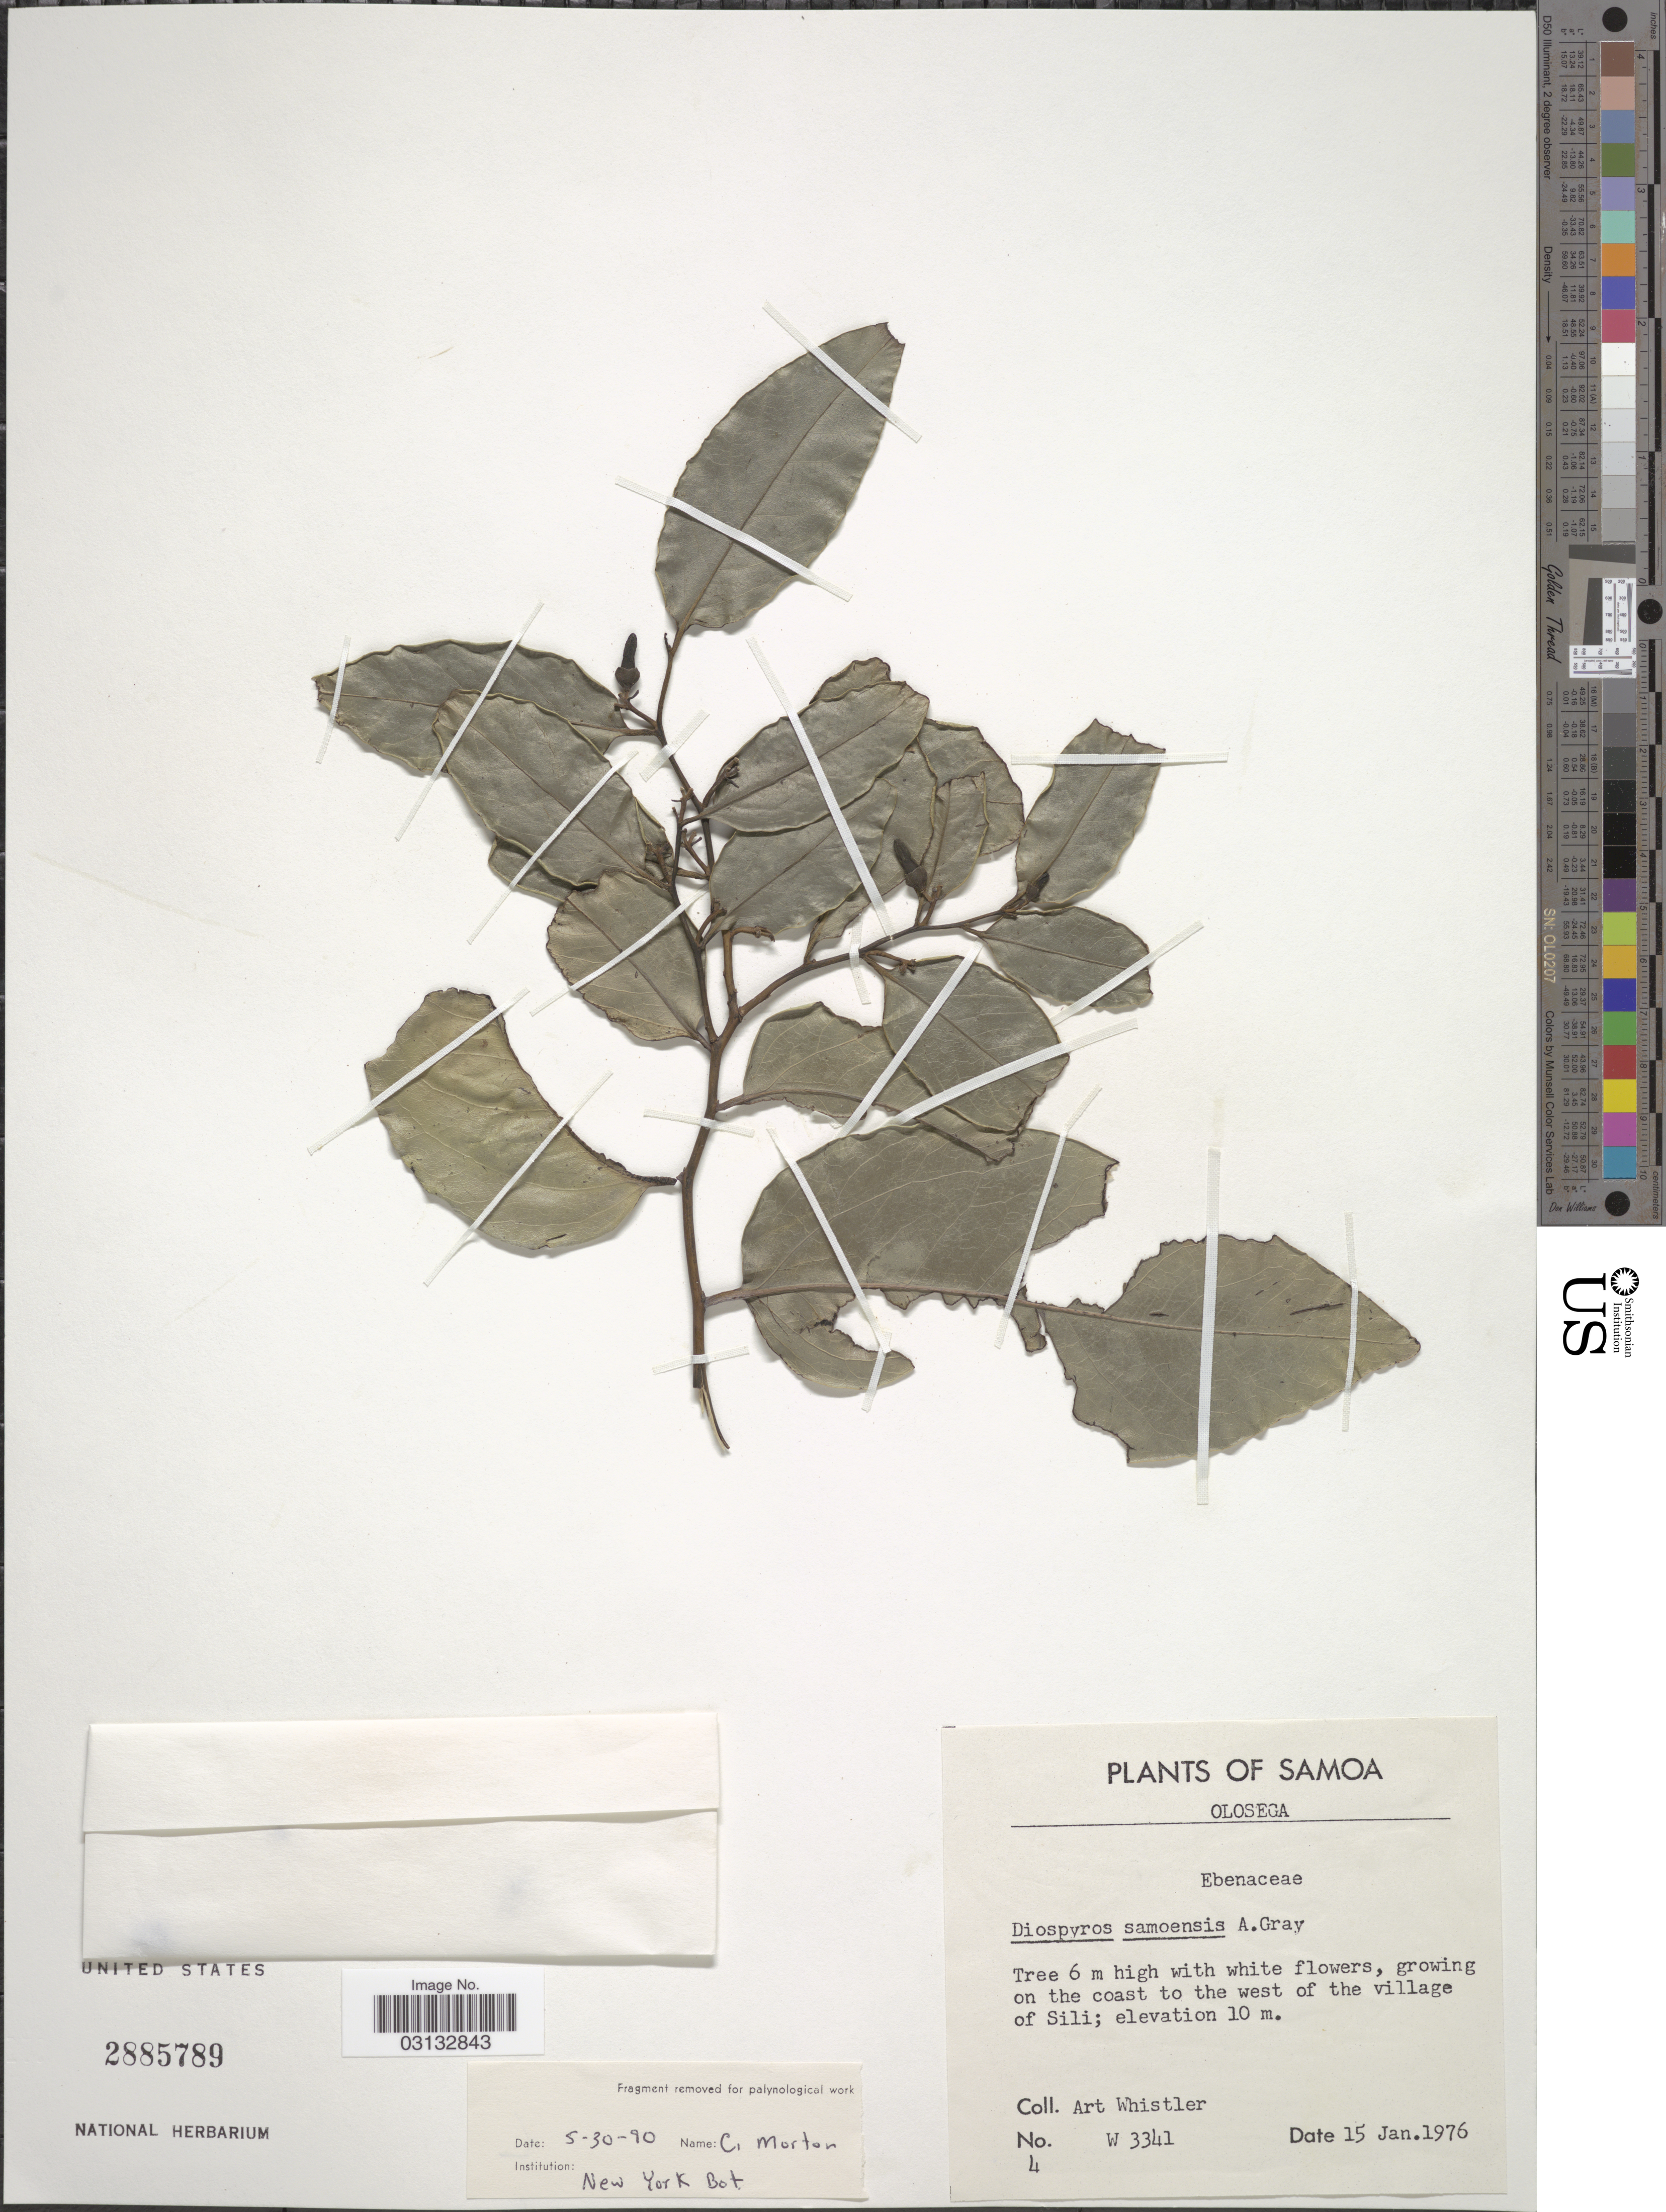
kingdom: Plantae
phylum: Tracheophyta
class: Magnoliopsida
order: Ericales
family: Ebenaceae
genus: Diospyros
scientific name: Diospyros samoensis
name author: A. Gray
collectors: A. Whistler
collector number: W3341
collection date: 1976-01-15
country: American Samoa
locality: Samoa, Olosega, growing on the coast to the west of the village of Sili.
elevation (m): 10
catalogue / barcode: US 2885789